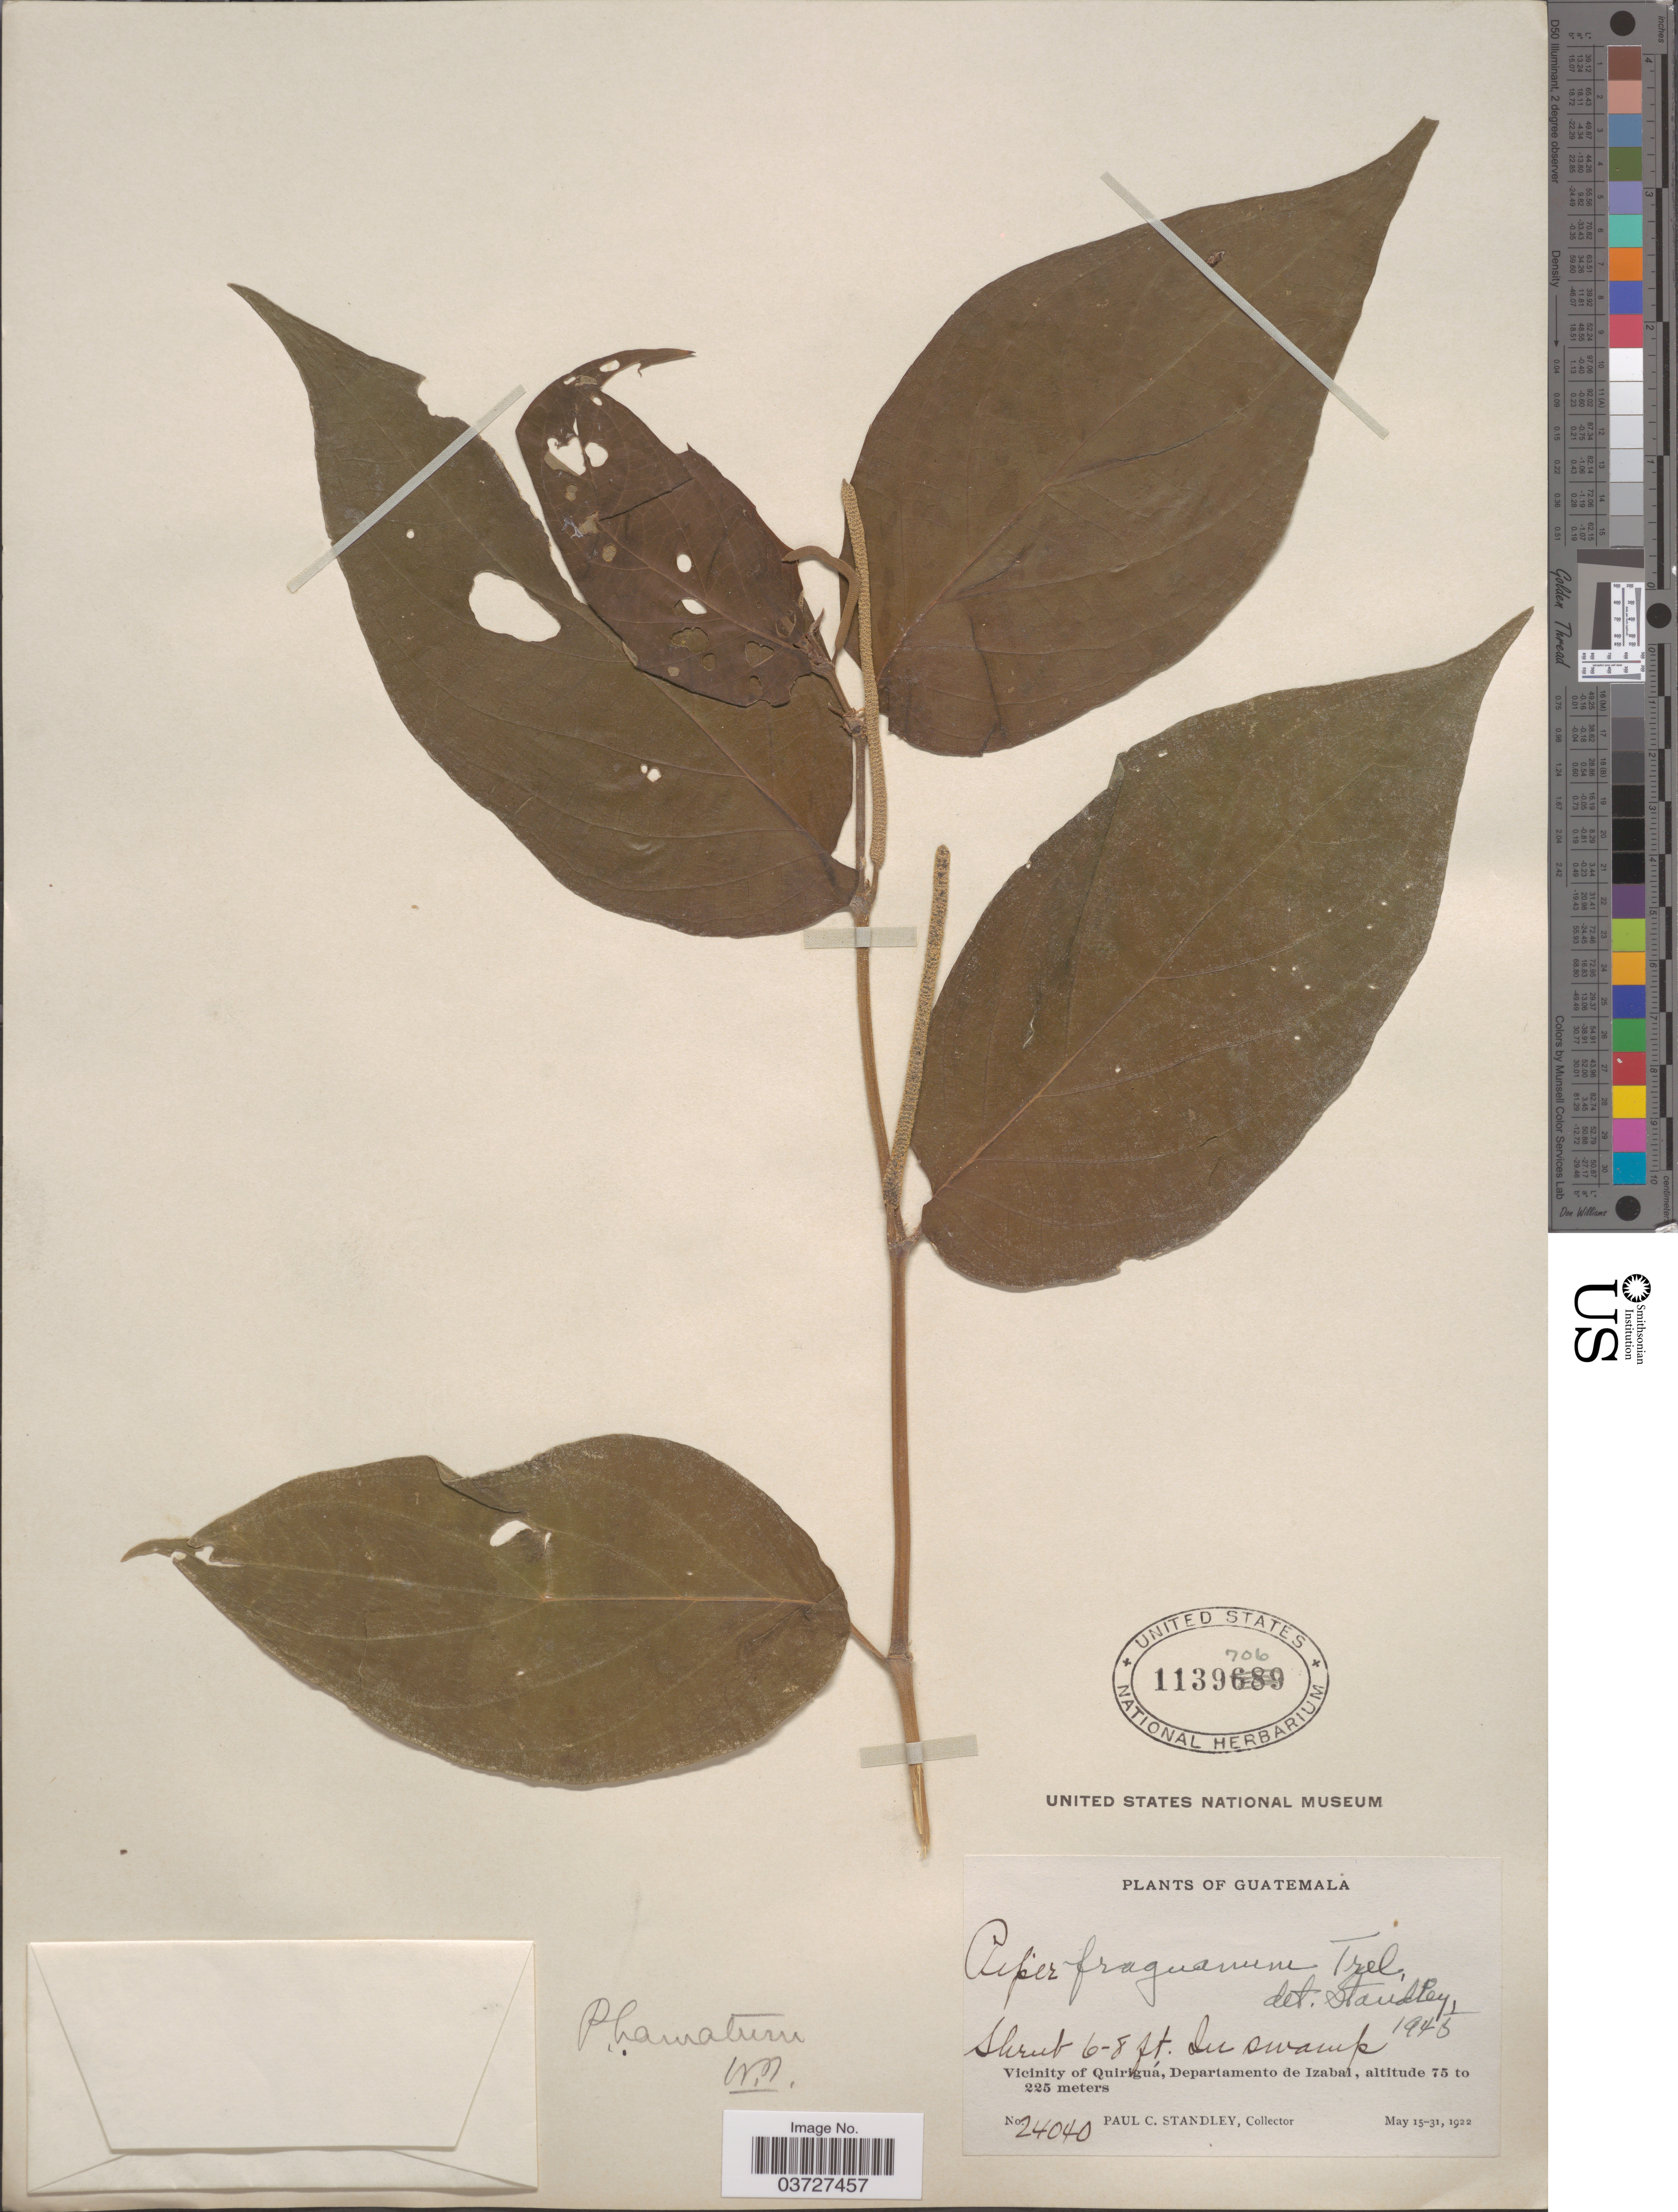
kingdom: Plantae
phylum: Tracheophyta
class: Magnoliopsida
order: Piperales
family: Piperaceae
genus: Piper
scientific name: Piper fraguanum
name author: Trel.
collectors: P. C. Standley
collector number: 24040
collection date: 1922-05-15/1922-05-31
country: Guatemala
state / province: Izabal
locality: Vicinity of Quiriguá, Departamento de Izabal.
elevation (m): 75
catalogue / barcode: US 1139706